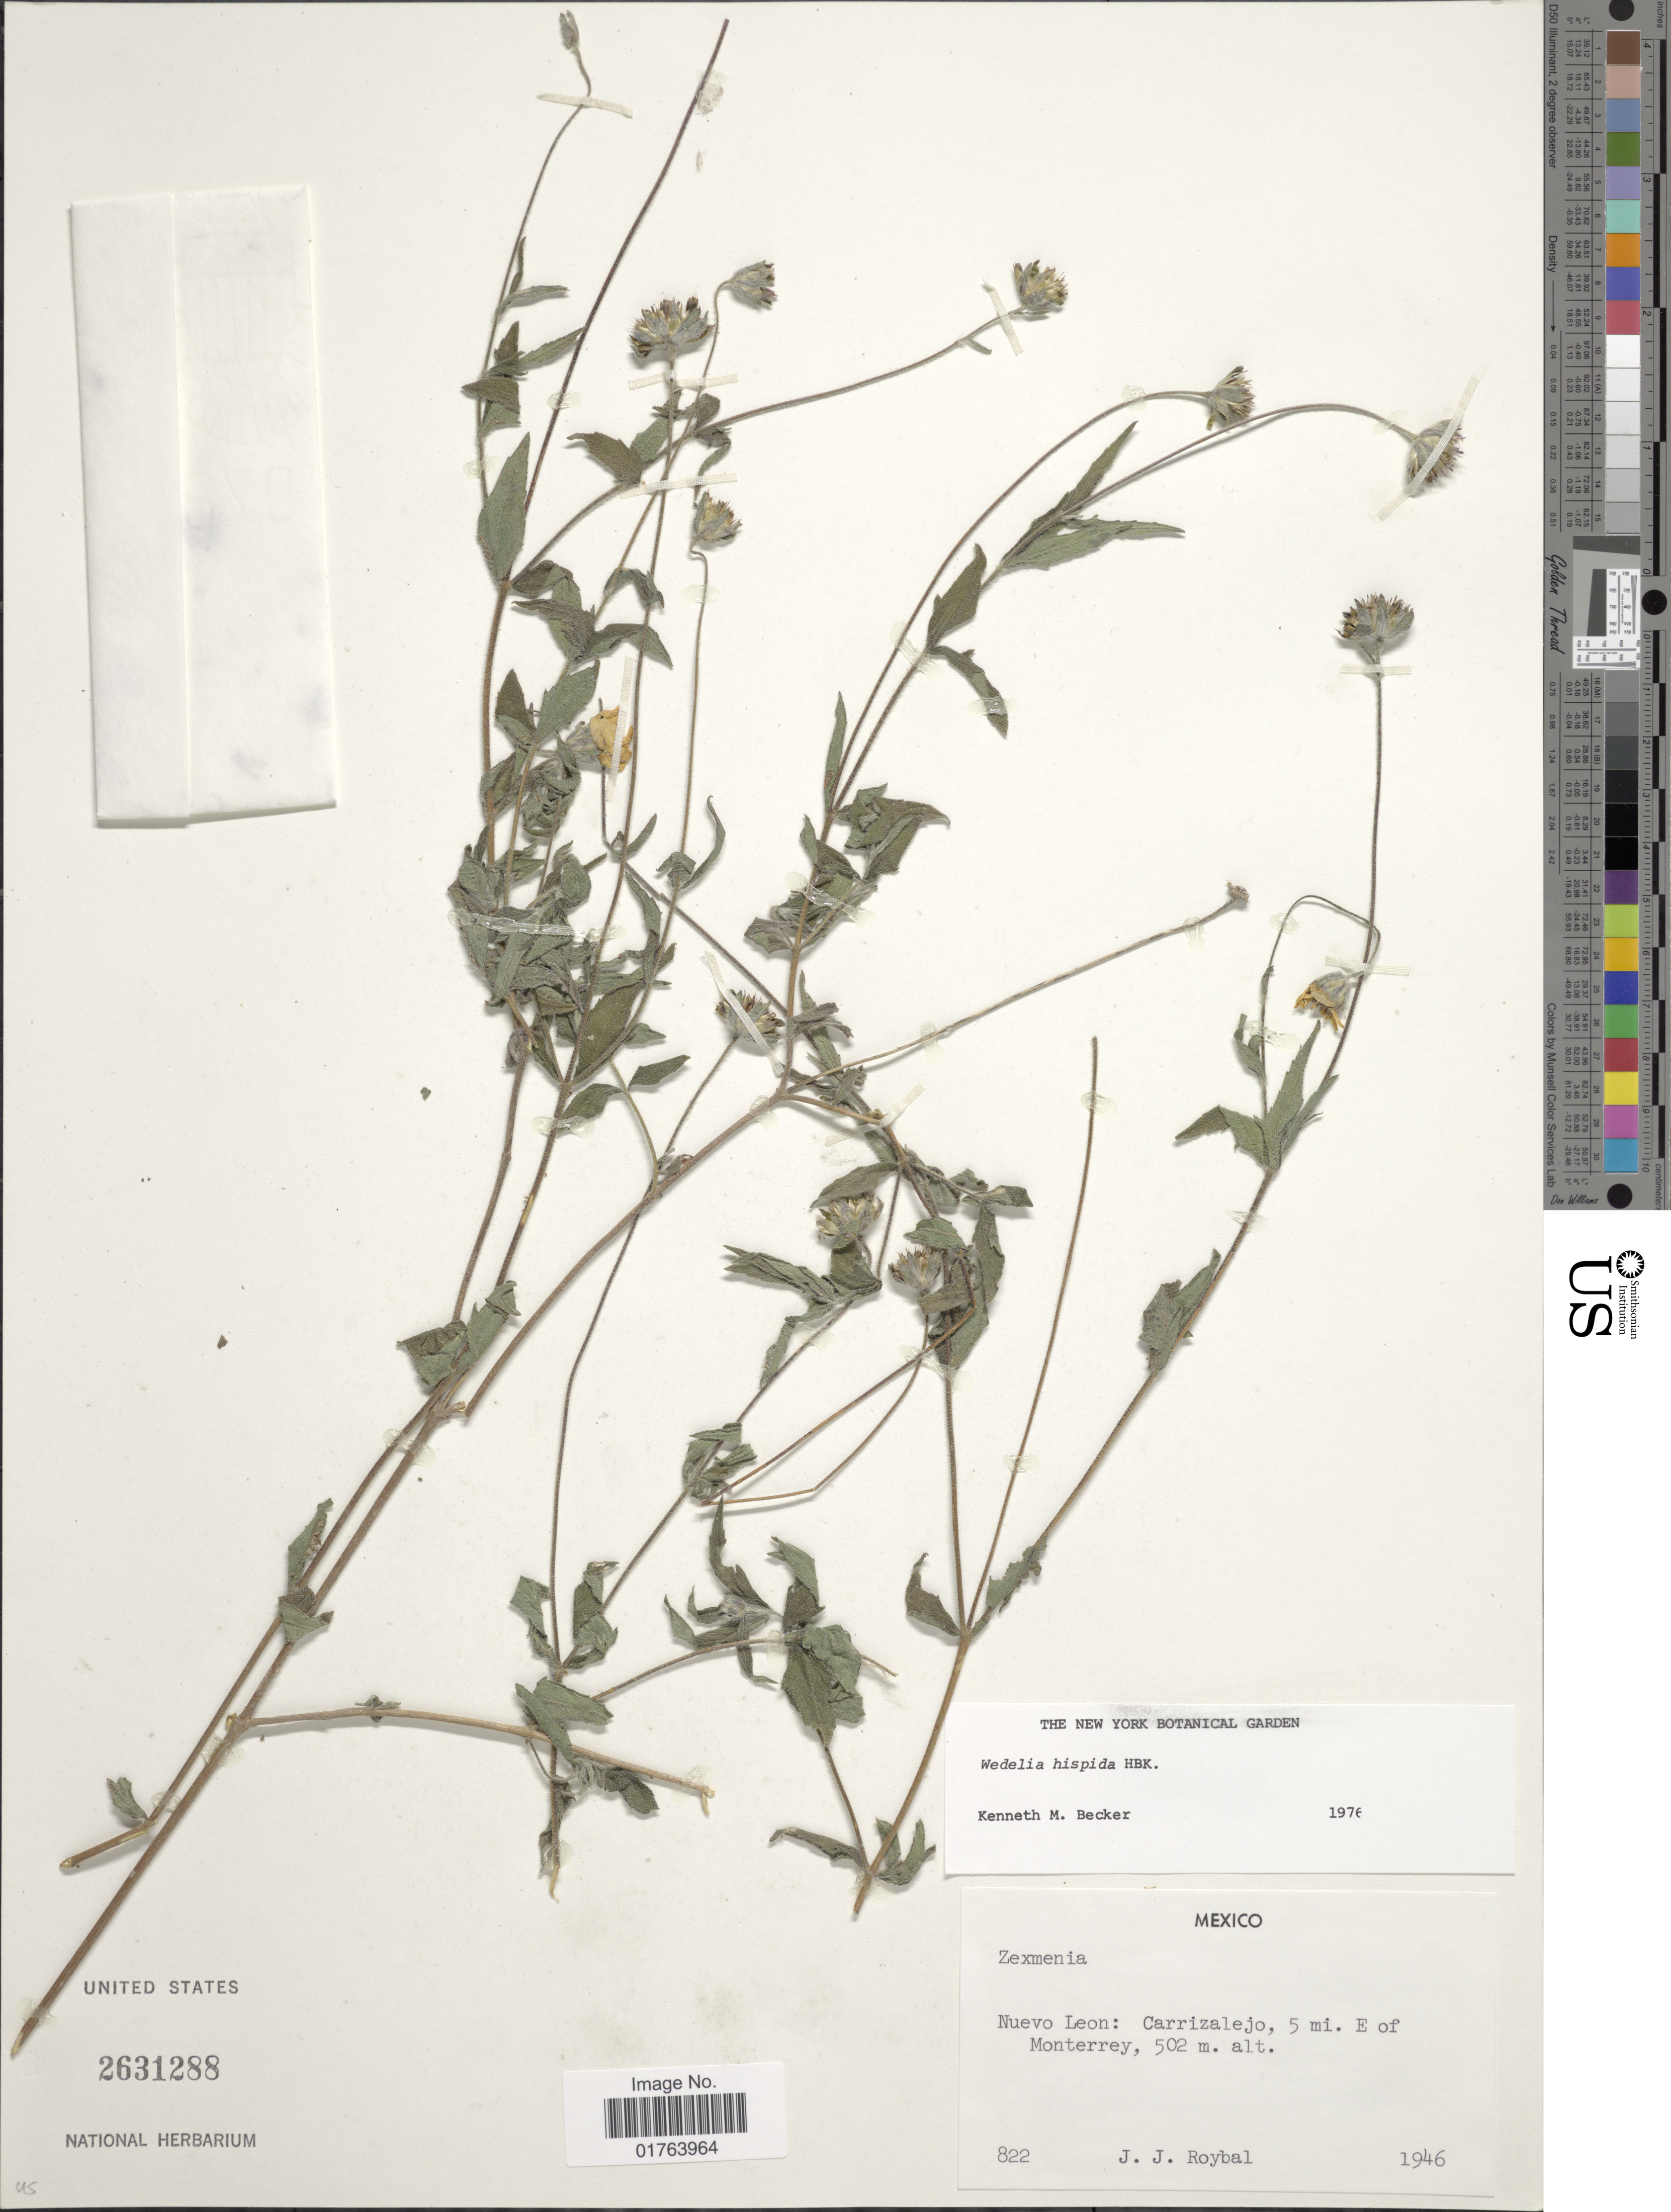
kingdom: Plantae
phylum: Tracheophyta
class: Magnoliopsida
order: Asterales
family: Asteraceae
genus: Wedelia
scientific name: Wedelia acapulcensis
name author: Kunth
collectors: J. J. Roybal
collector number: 822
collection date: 1946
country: Mexico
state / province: Nuevo León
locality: Carrizalejo, 5 mi. E of Monterrey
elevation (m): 502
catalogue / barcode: US 2631288